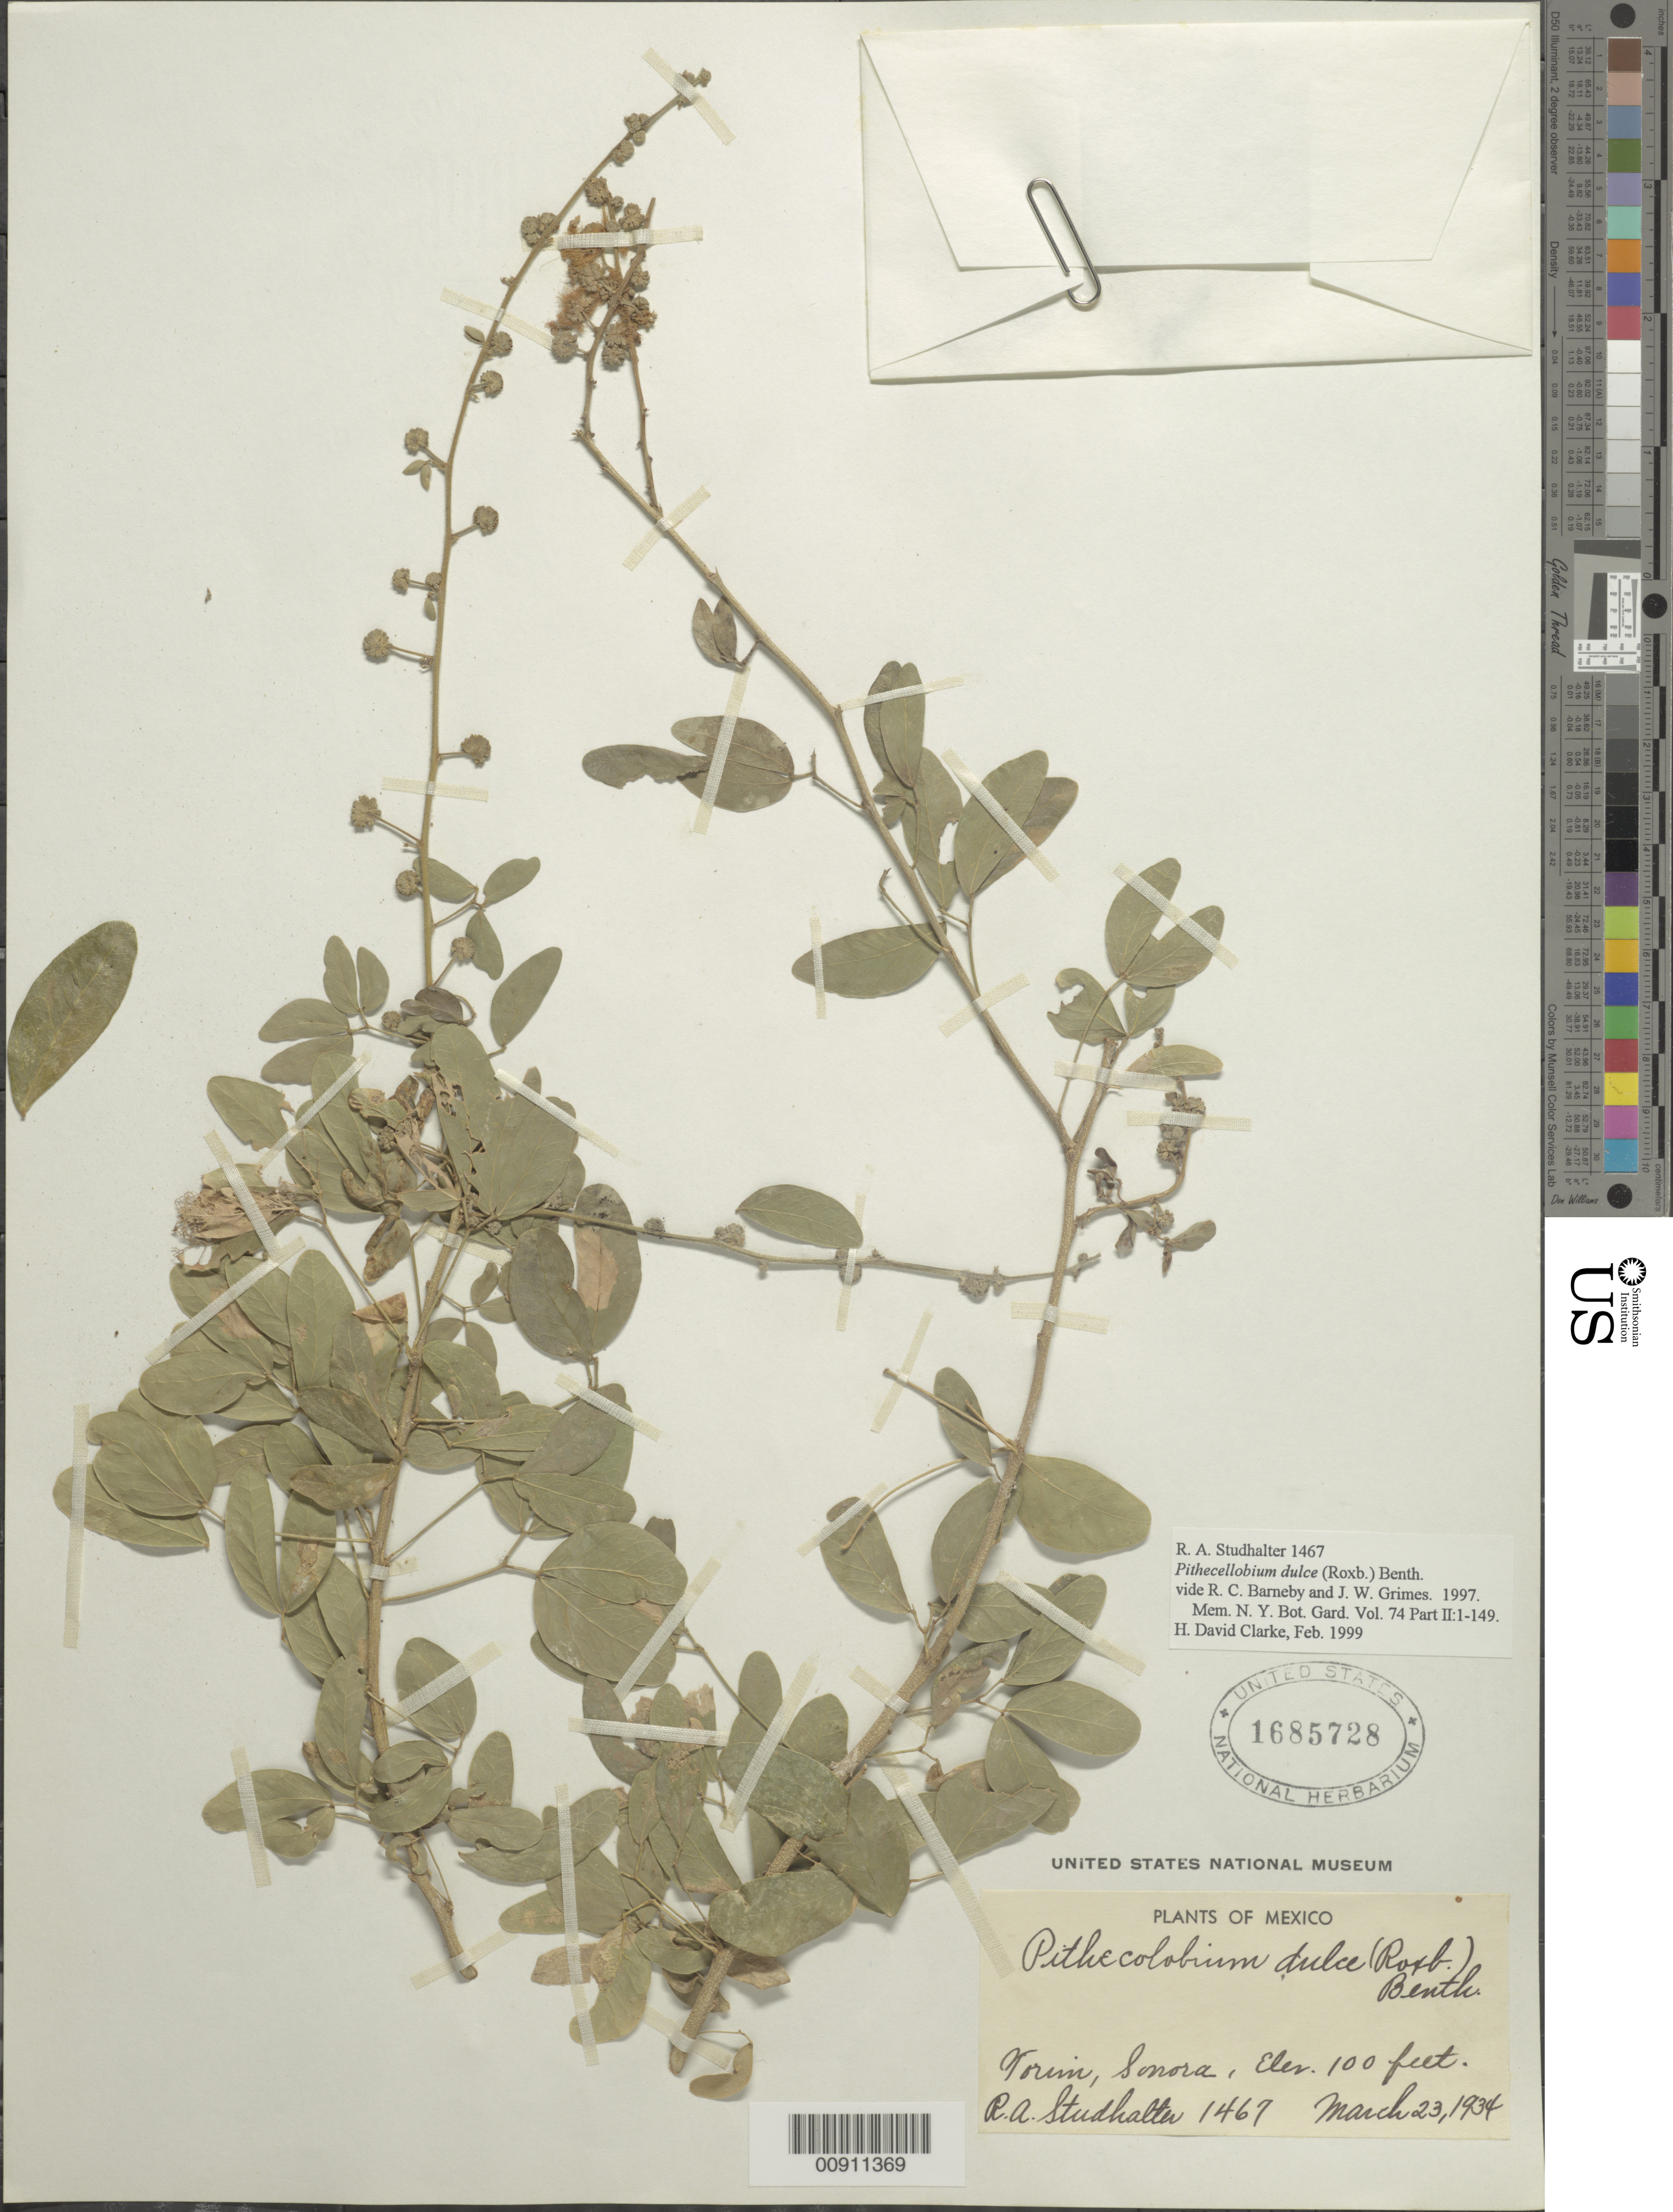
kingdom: Plantae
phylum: Tracheophyta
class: Magnoliopsida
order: Fabales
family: Fabaceae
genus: Pithecellobium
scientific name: Pithecellobium dulce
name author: (Roxb.) Benth.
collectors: R. Studhalter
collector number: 1467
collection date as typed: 23 Mar 1934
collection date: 1934-03-23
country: Mexico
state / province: Sonora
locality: Torim, Sonora.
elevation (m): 30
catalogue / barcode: US 1685728